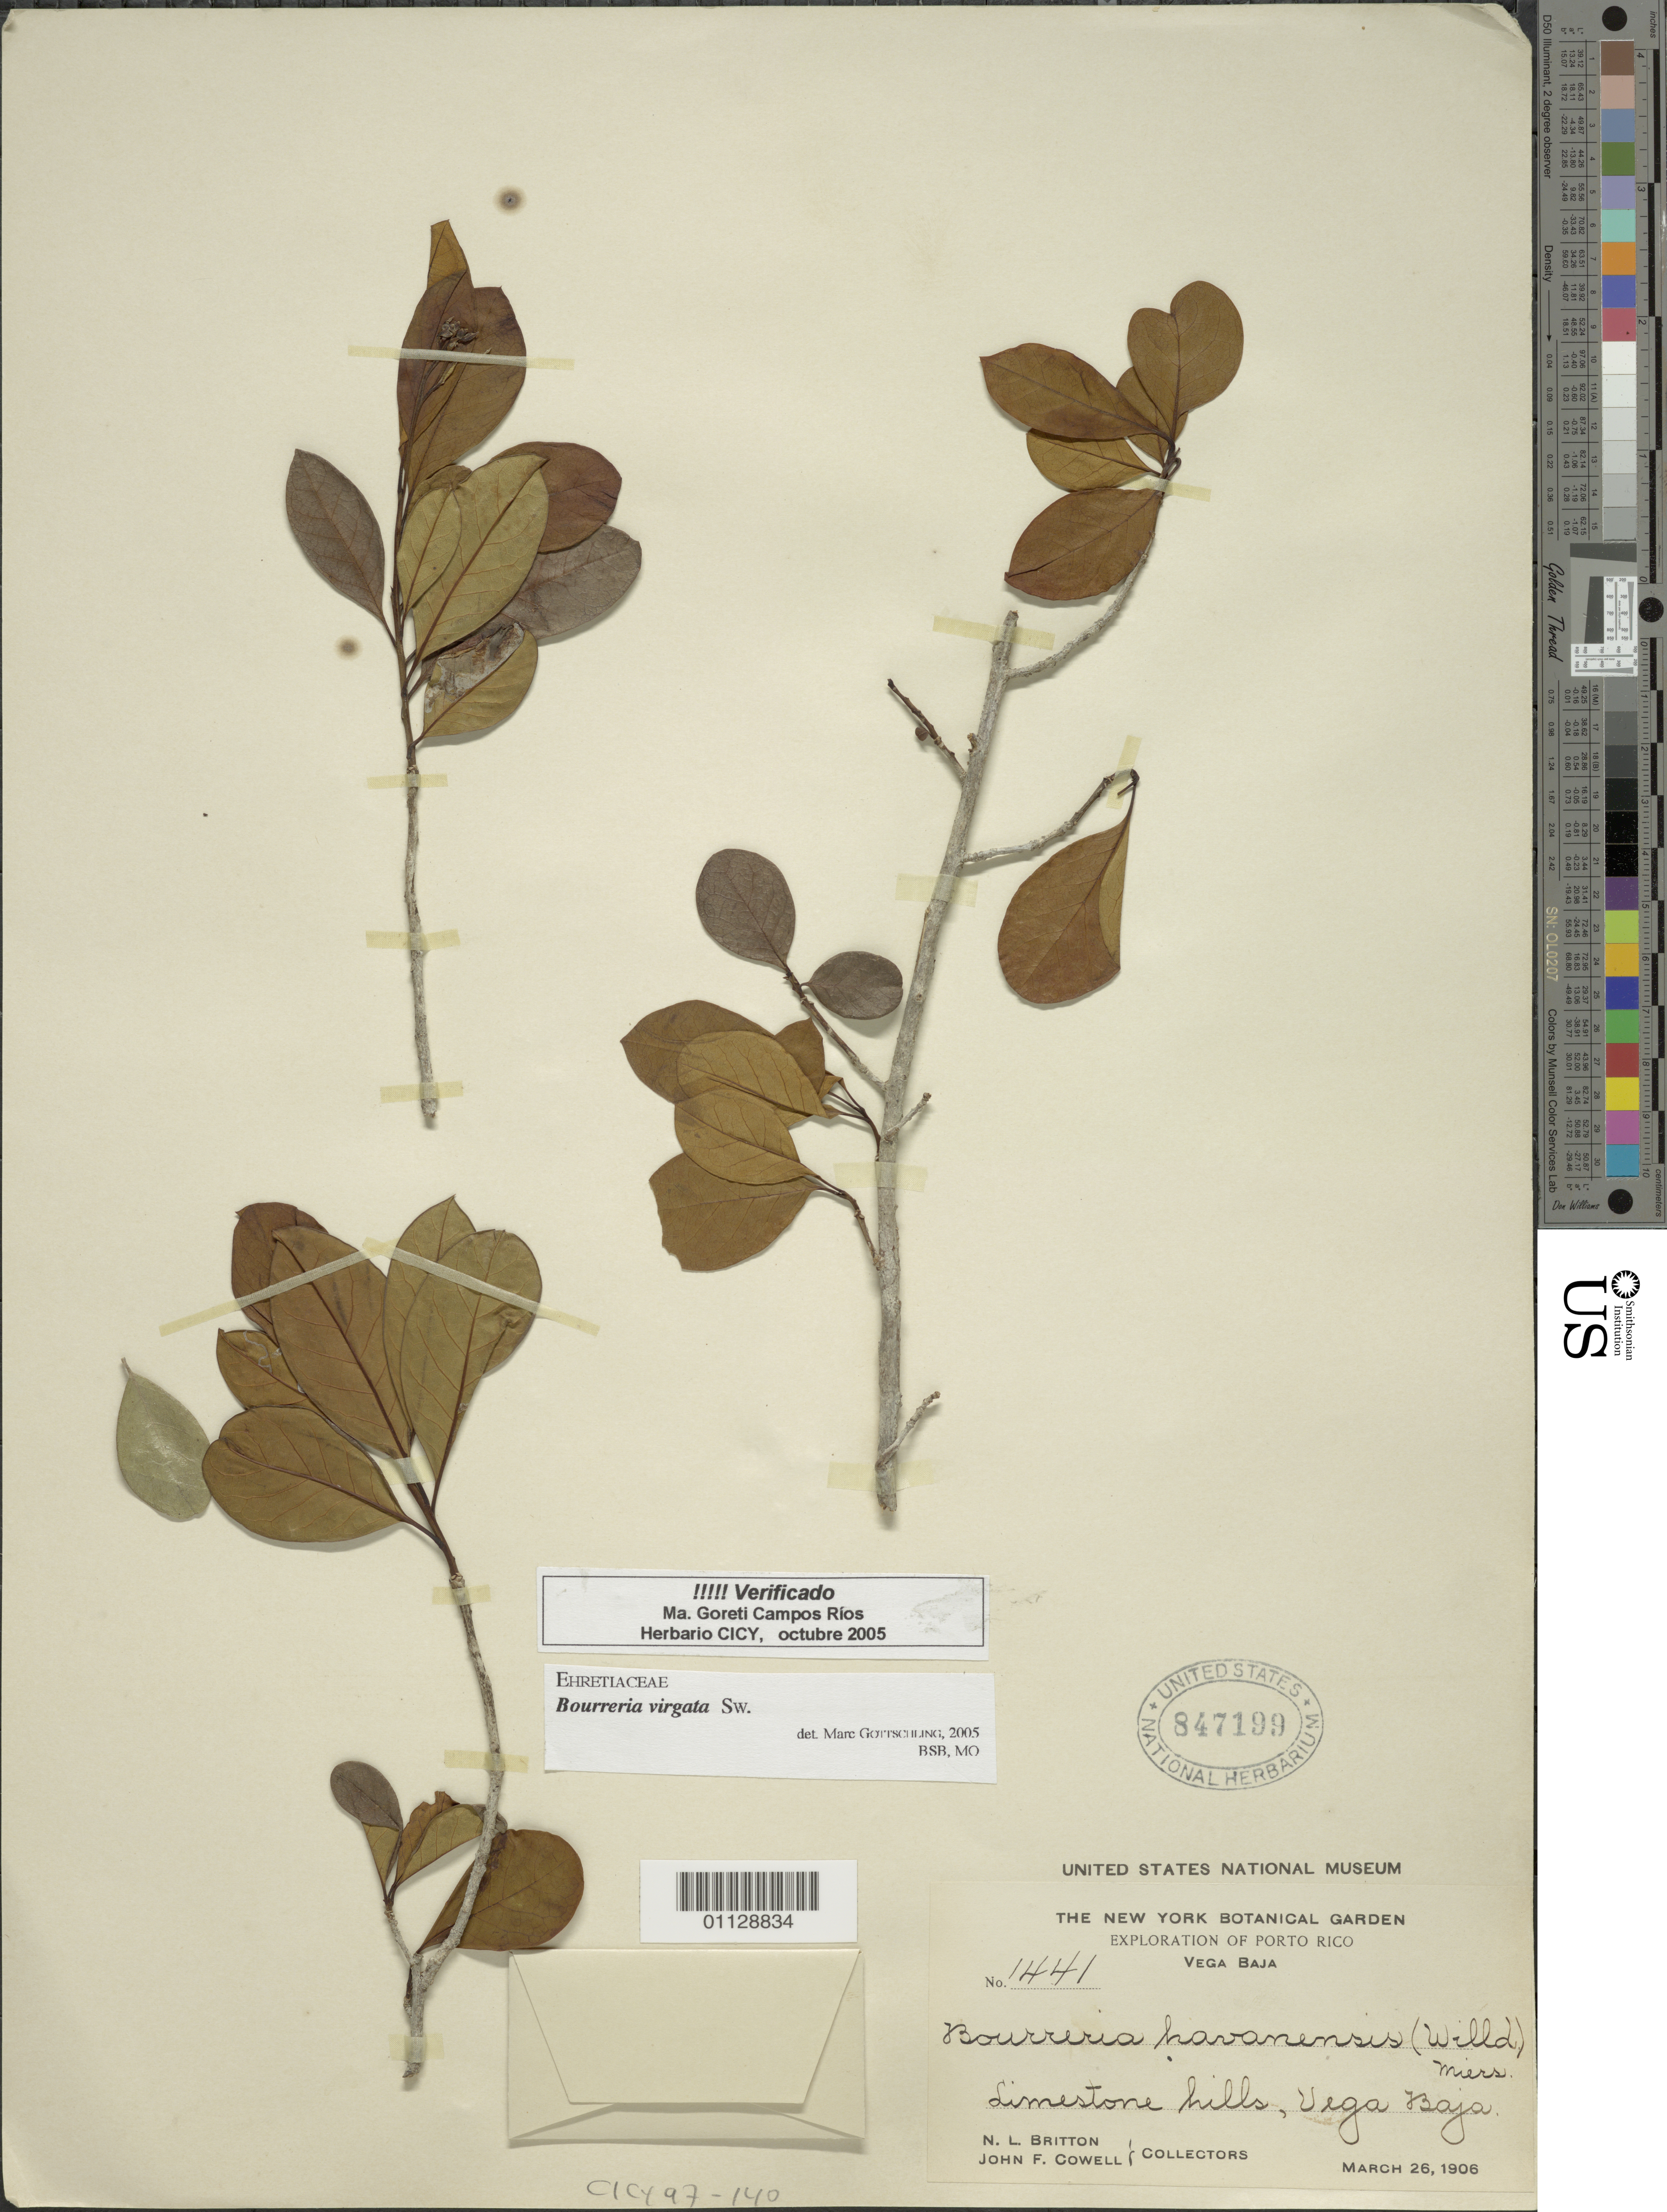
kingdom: Plantae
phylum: Tracheophyta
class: Magnoliopsida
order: Boraginales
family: Ehretiaceae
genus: Bourreria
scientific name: Bourreria virgata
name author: (Sw.) G. Don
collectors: N. Britton & J. F. Cowell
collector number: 1441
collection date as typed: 26 Mar 1906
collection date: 1906-03-26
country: Puerto Rico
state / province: Vega Baja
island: Puerto Rico I.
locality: Limestone Hills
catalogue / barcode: US 847199